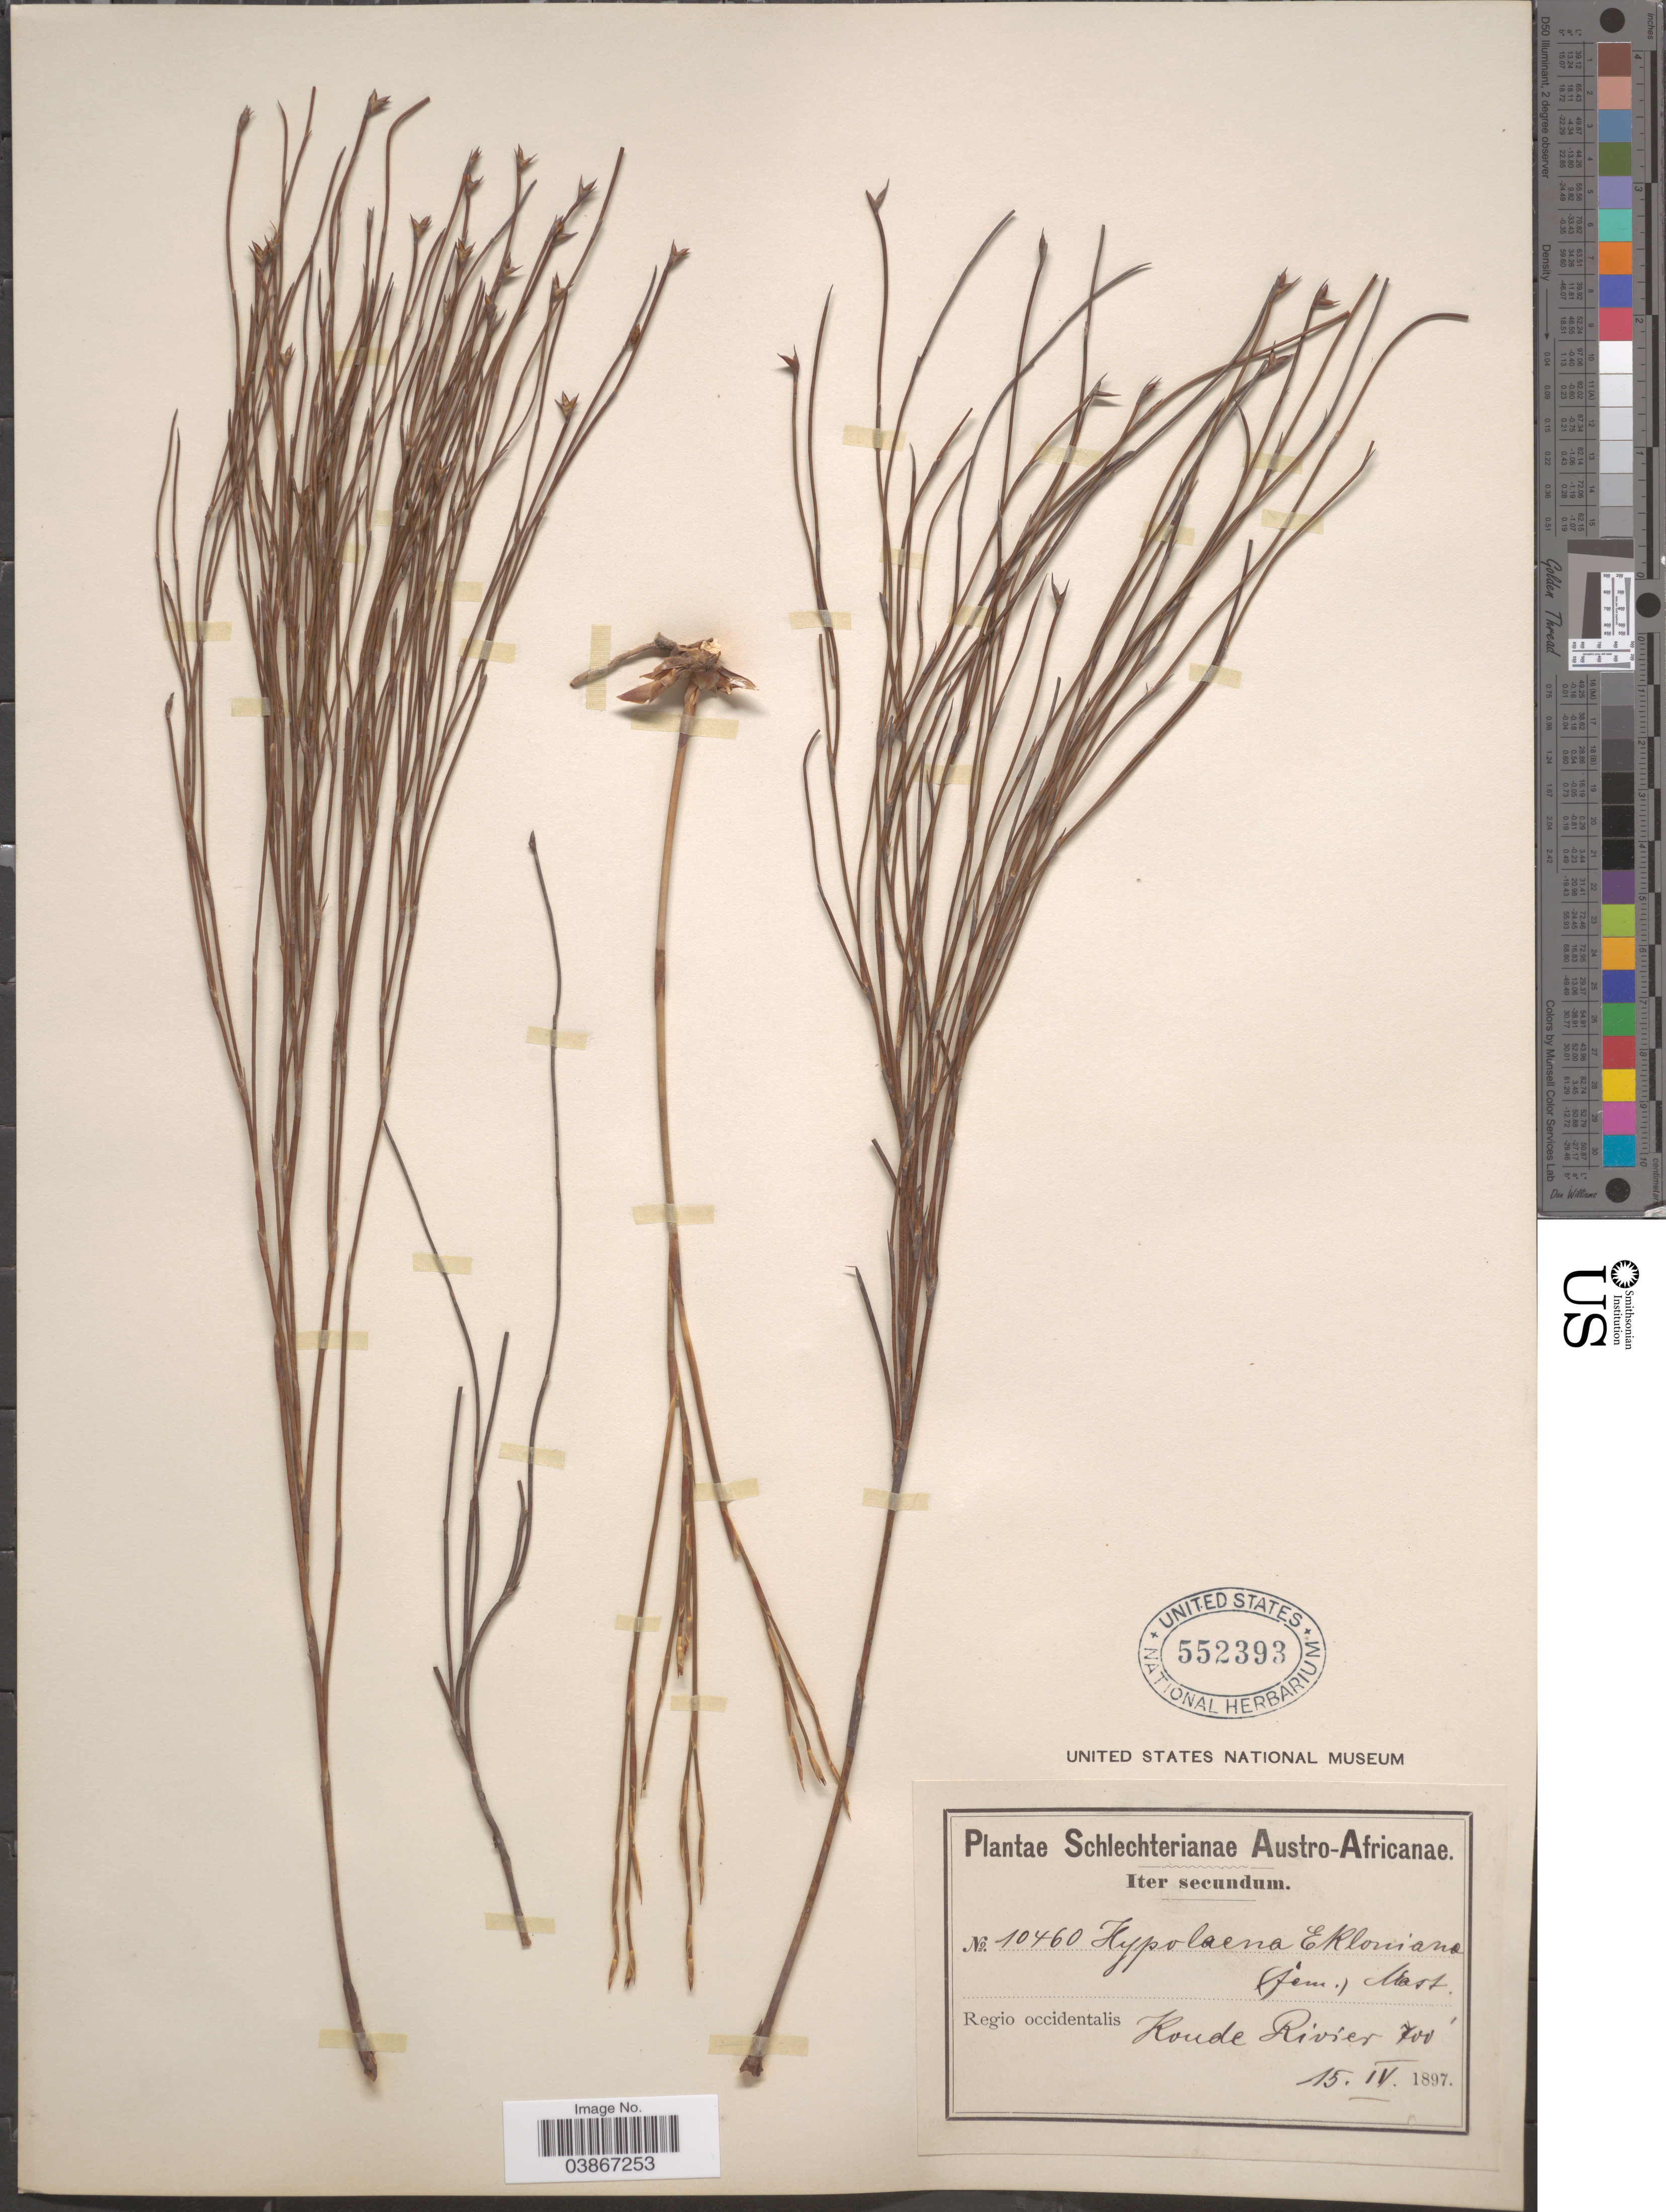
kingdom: Plantae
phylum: Tracheophyta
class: Liliopsida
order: Poales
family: Restionaceae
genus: Mastersiella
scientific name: Mastersiella digitata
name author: (Thunb.) Gilg-Ben.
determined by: Strong, Mark T., (BOT), Smithsonian Institution - National Museum of Natural History (UNITED STATES)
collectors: Schlechter, --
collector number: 10460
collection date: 1897-04-15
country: South Africa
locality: Austro-Africanae. Regio occidentalis: Koude Rivier.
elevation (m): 213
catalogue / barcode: US 552393